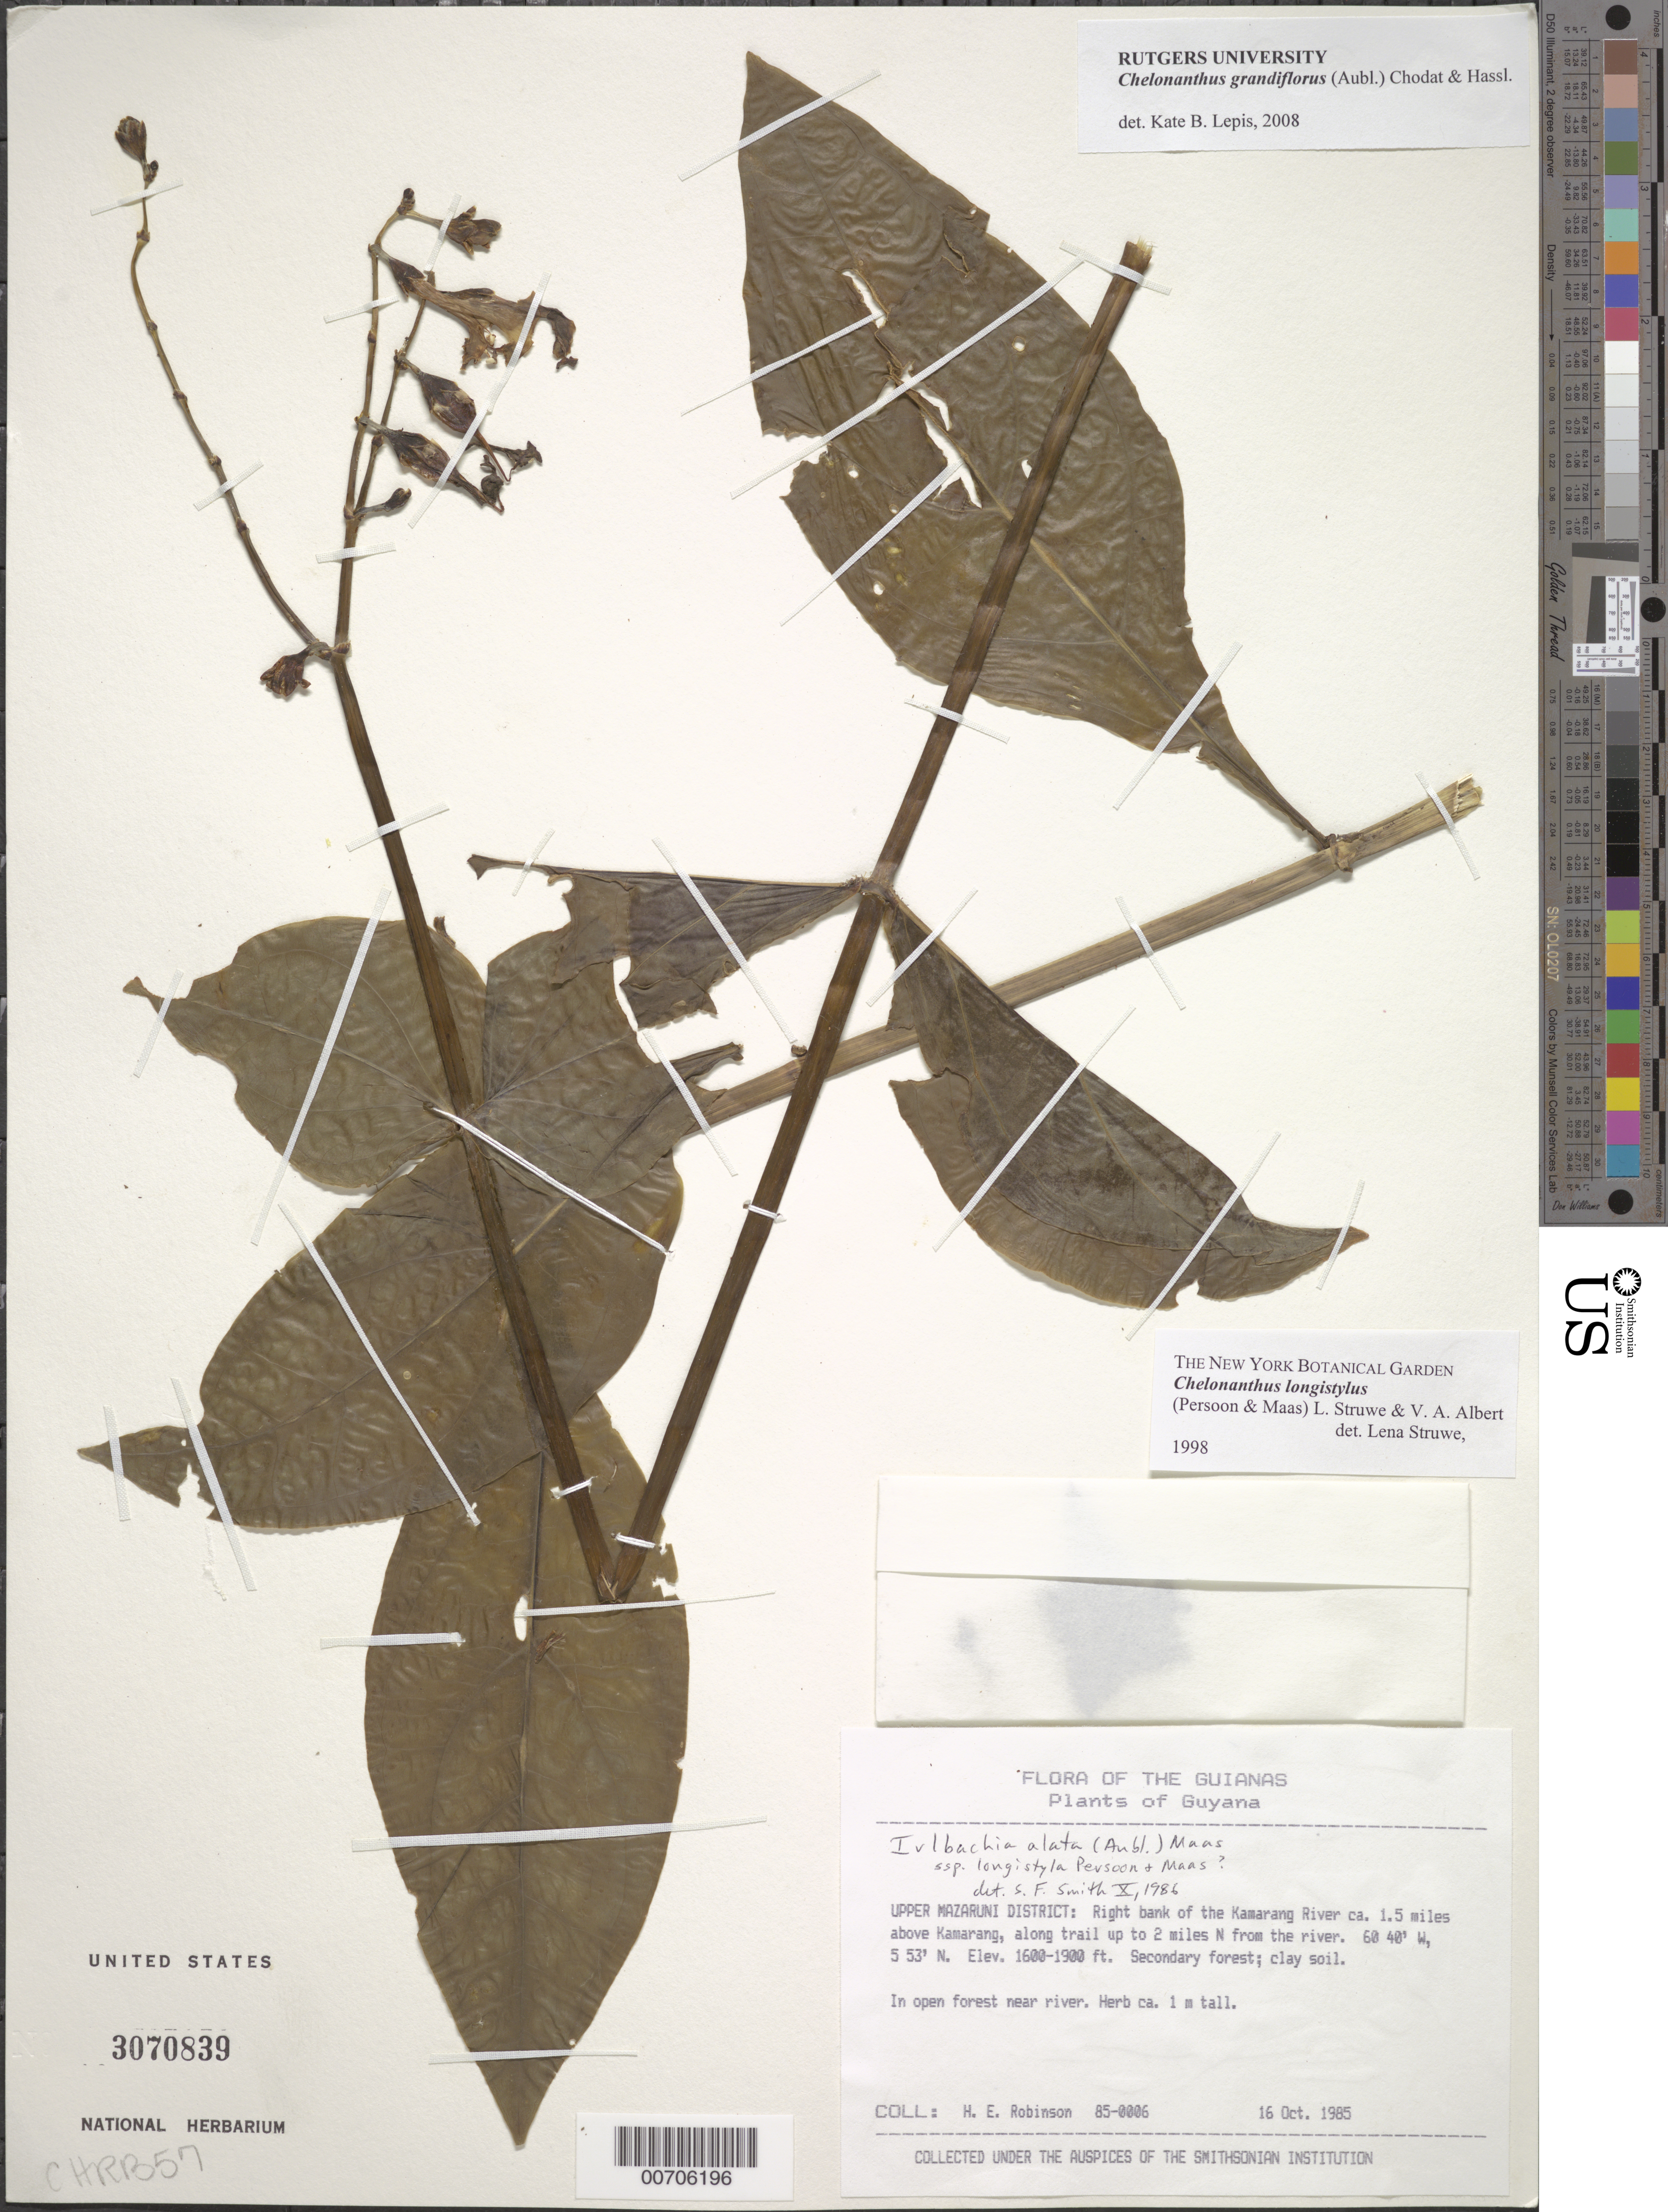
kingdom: Plantae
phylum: Tracheophyta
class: Magnoliopsida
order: Gentianales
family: Gentianaceae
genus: Chelonanthus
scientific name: Chelonanthus grandiflorus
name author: (Aubl.) Chodat & Hassl.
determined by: Lepis, Kate B.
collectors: H. Robinson & D. B. Lellinger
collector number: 850006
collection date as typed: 16 October 1985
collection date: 1985-10-16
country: Guyana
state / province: Cuyuni-Mazaruni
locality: Up to 2.4 km N of right bank of Kamarang R; ca. 3.2 km above Kamarang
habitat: Open secondary forest near river, clay soil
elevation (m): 488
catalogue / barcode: US 3070839